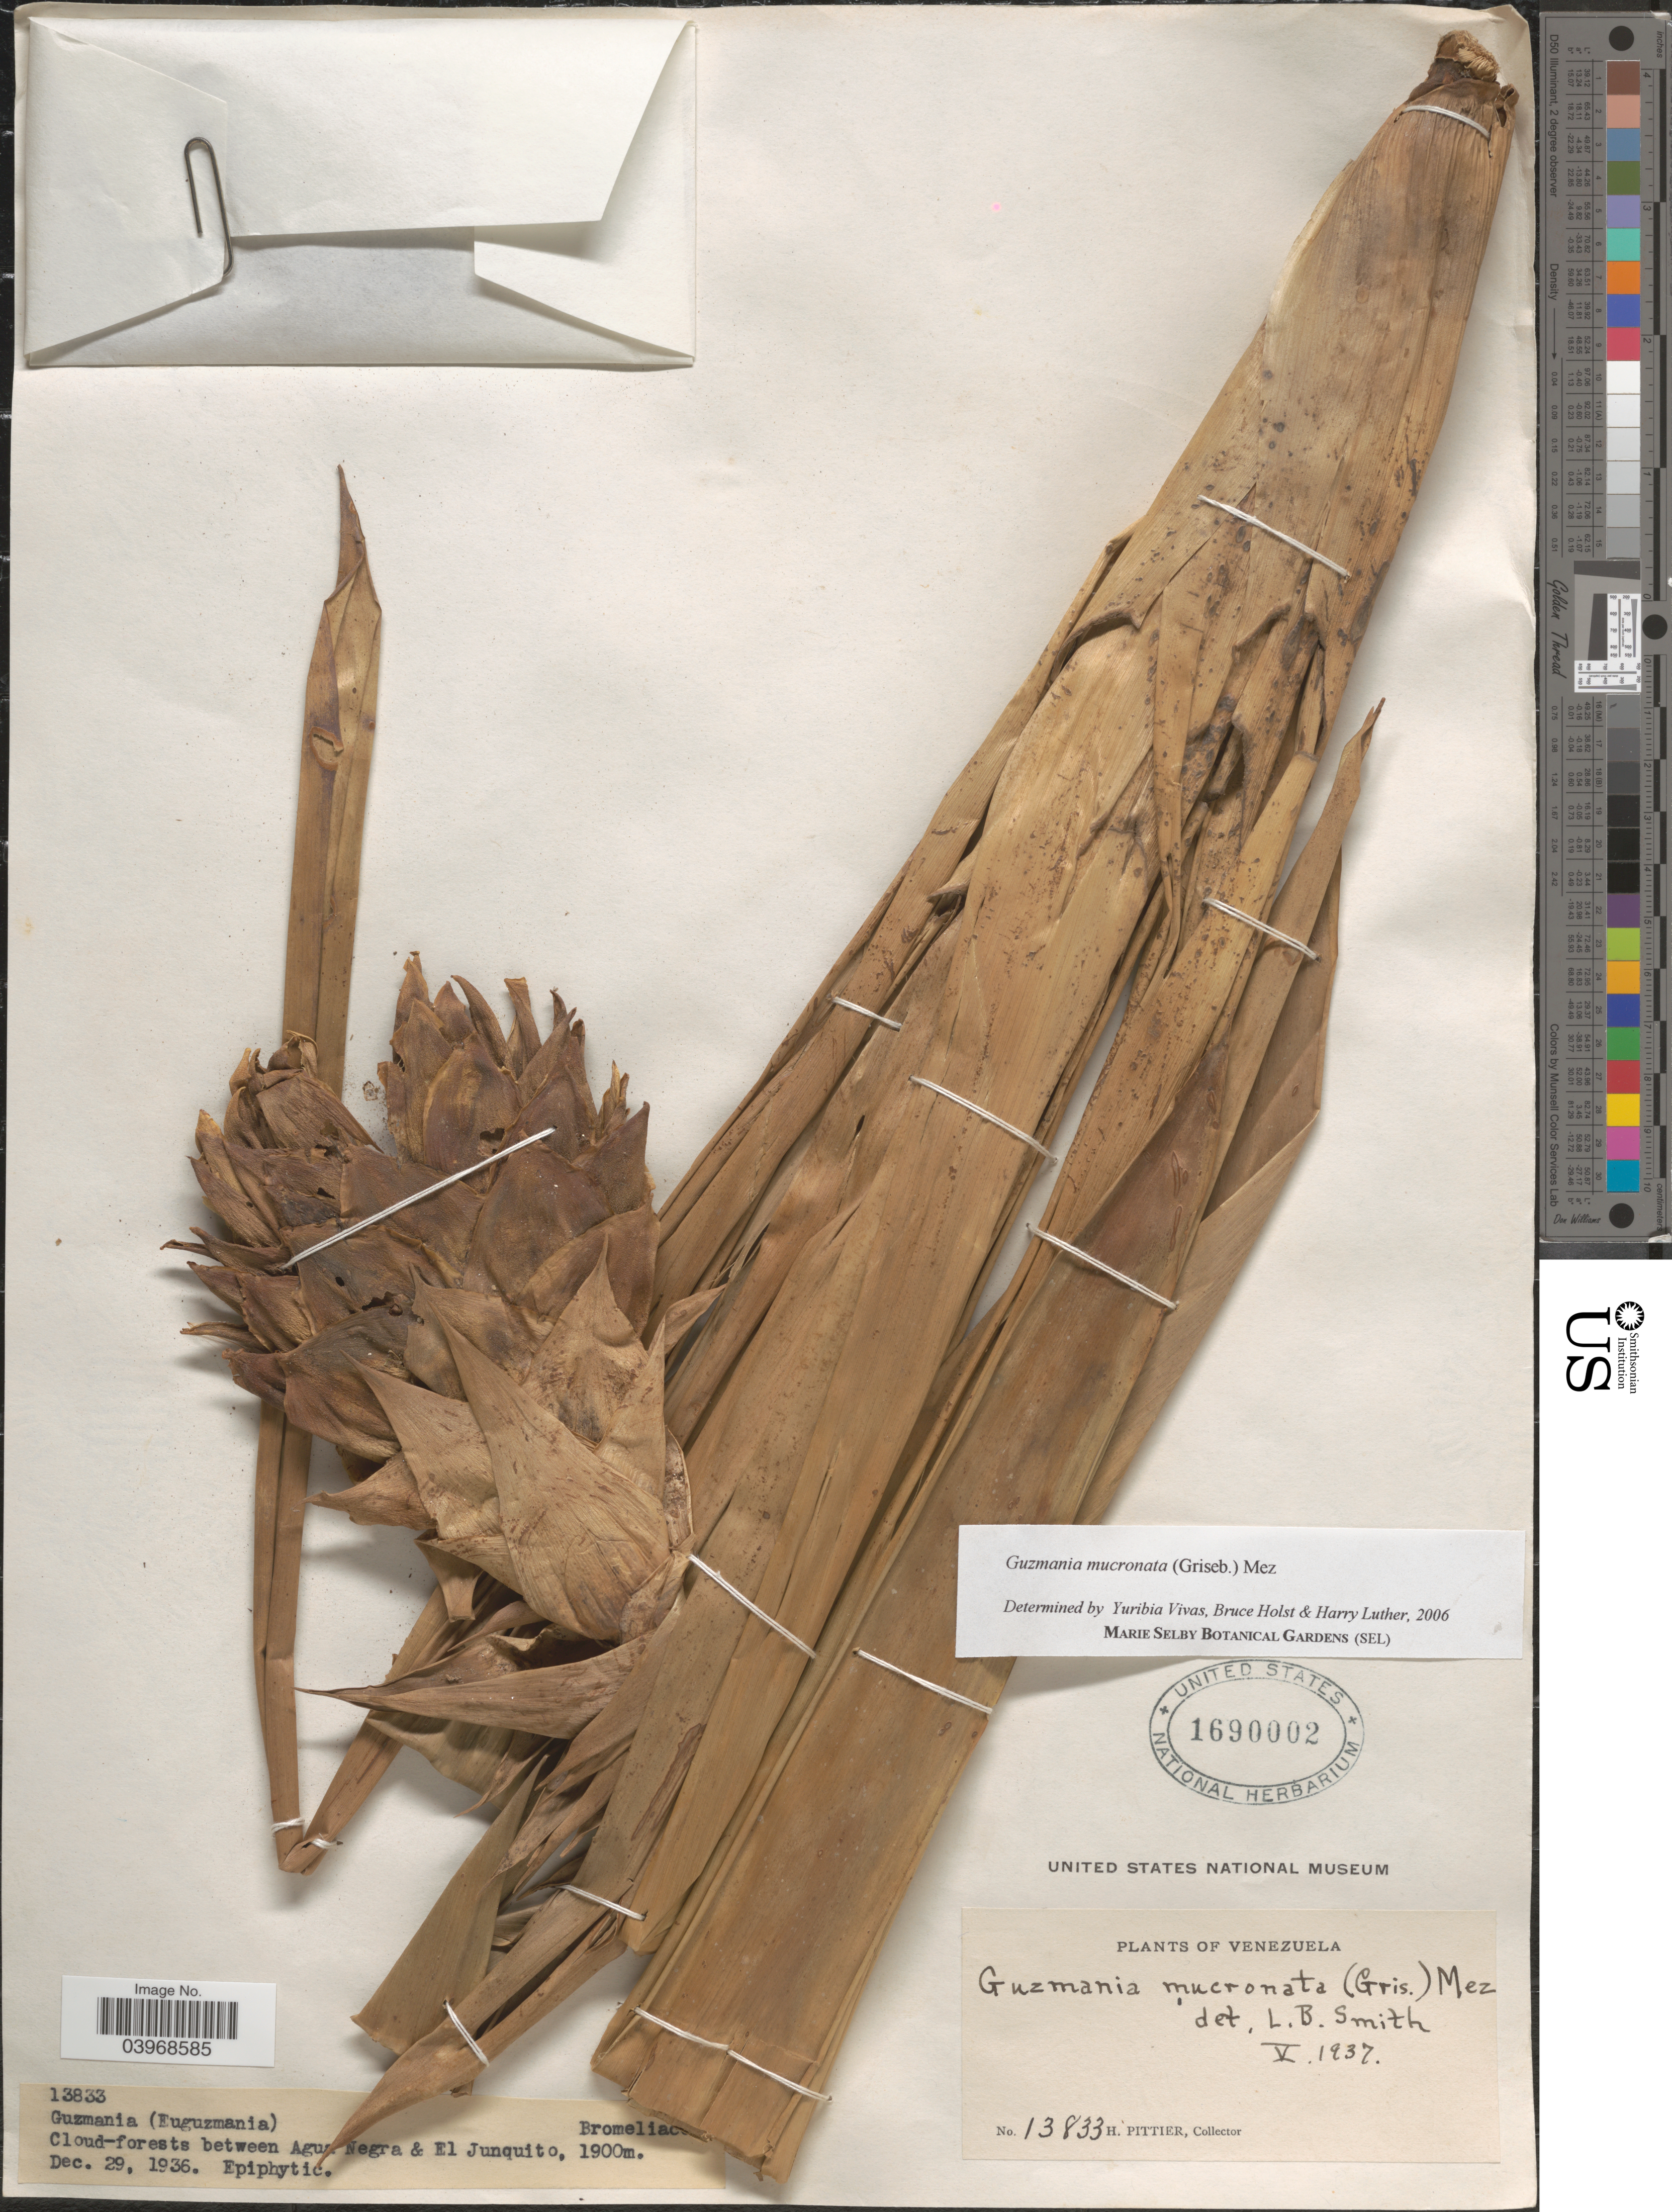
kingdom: Plantae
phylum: Tracheophyta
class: Liliopsida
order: Poales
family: Bromeliaceae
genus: Guzmania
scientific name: Guzmania mucronata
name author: (Griseb.) Mez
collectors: H. F. Pittier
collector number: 13833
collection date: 1936-12-29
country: Venezuela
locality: Cloud-forests between Agua Negra & El Junquito.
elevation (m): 1900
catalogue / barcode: US 1690002